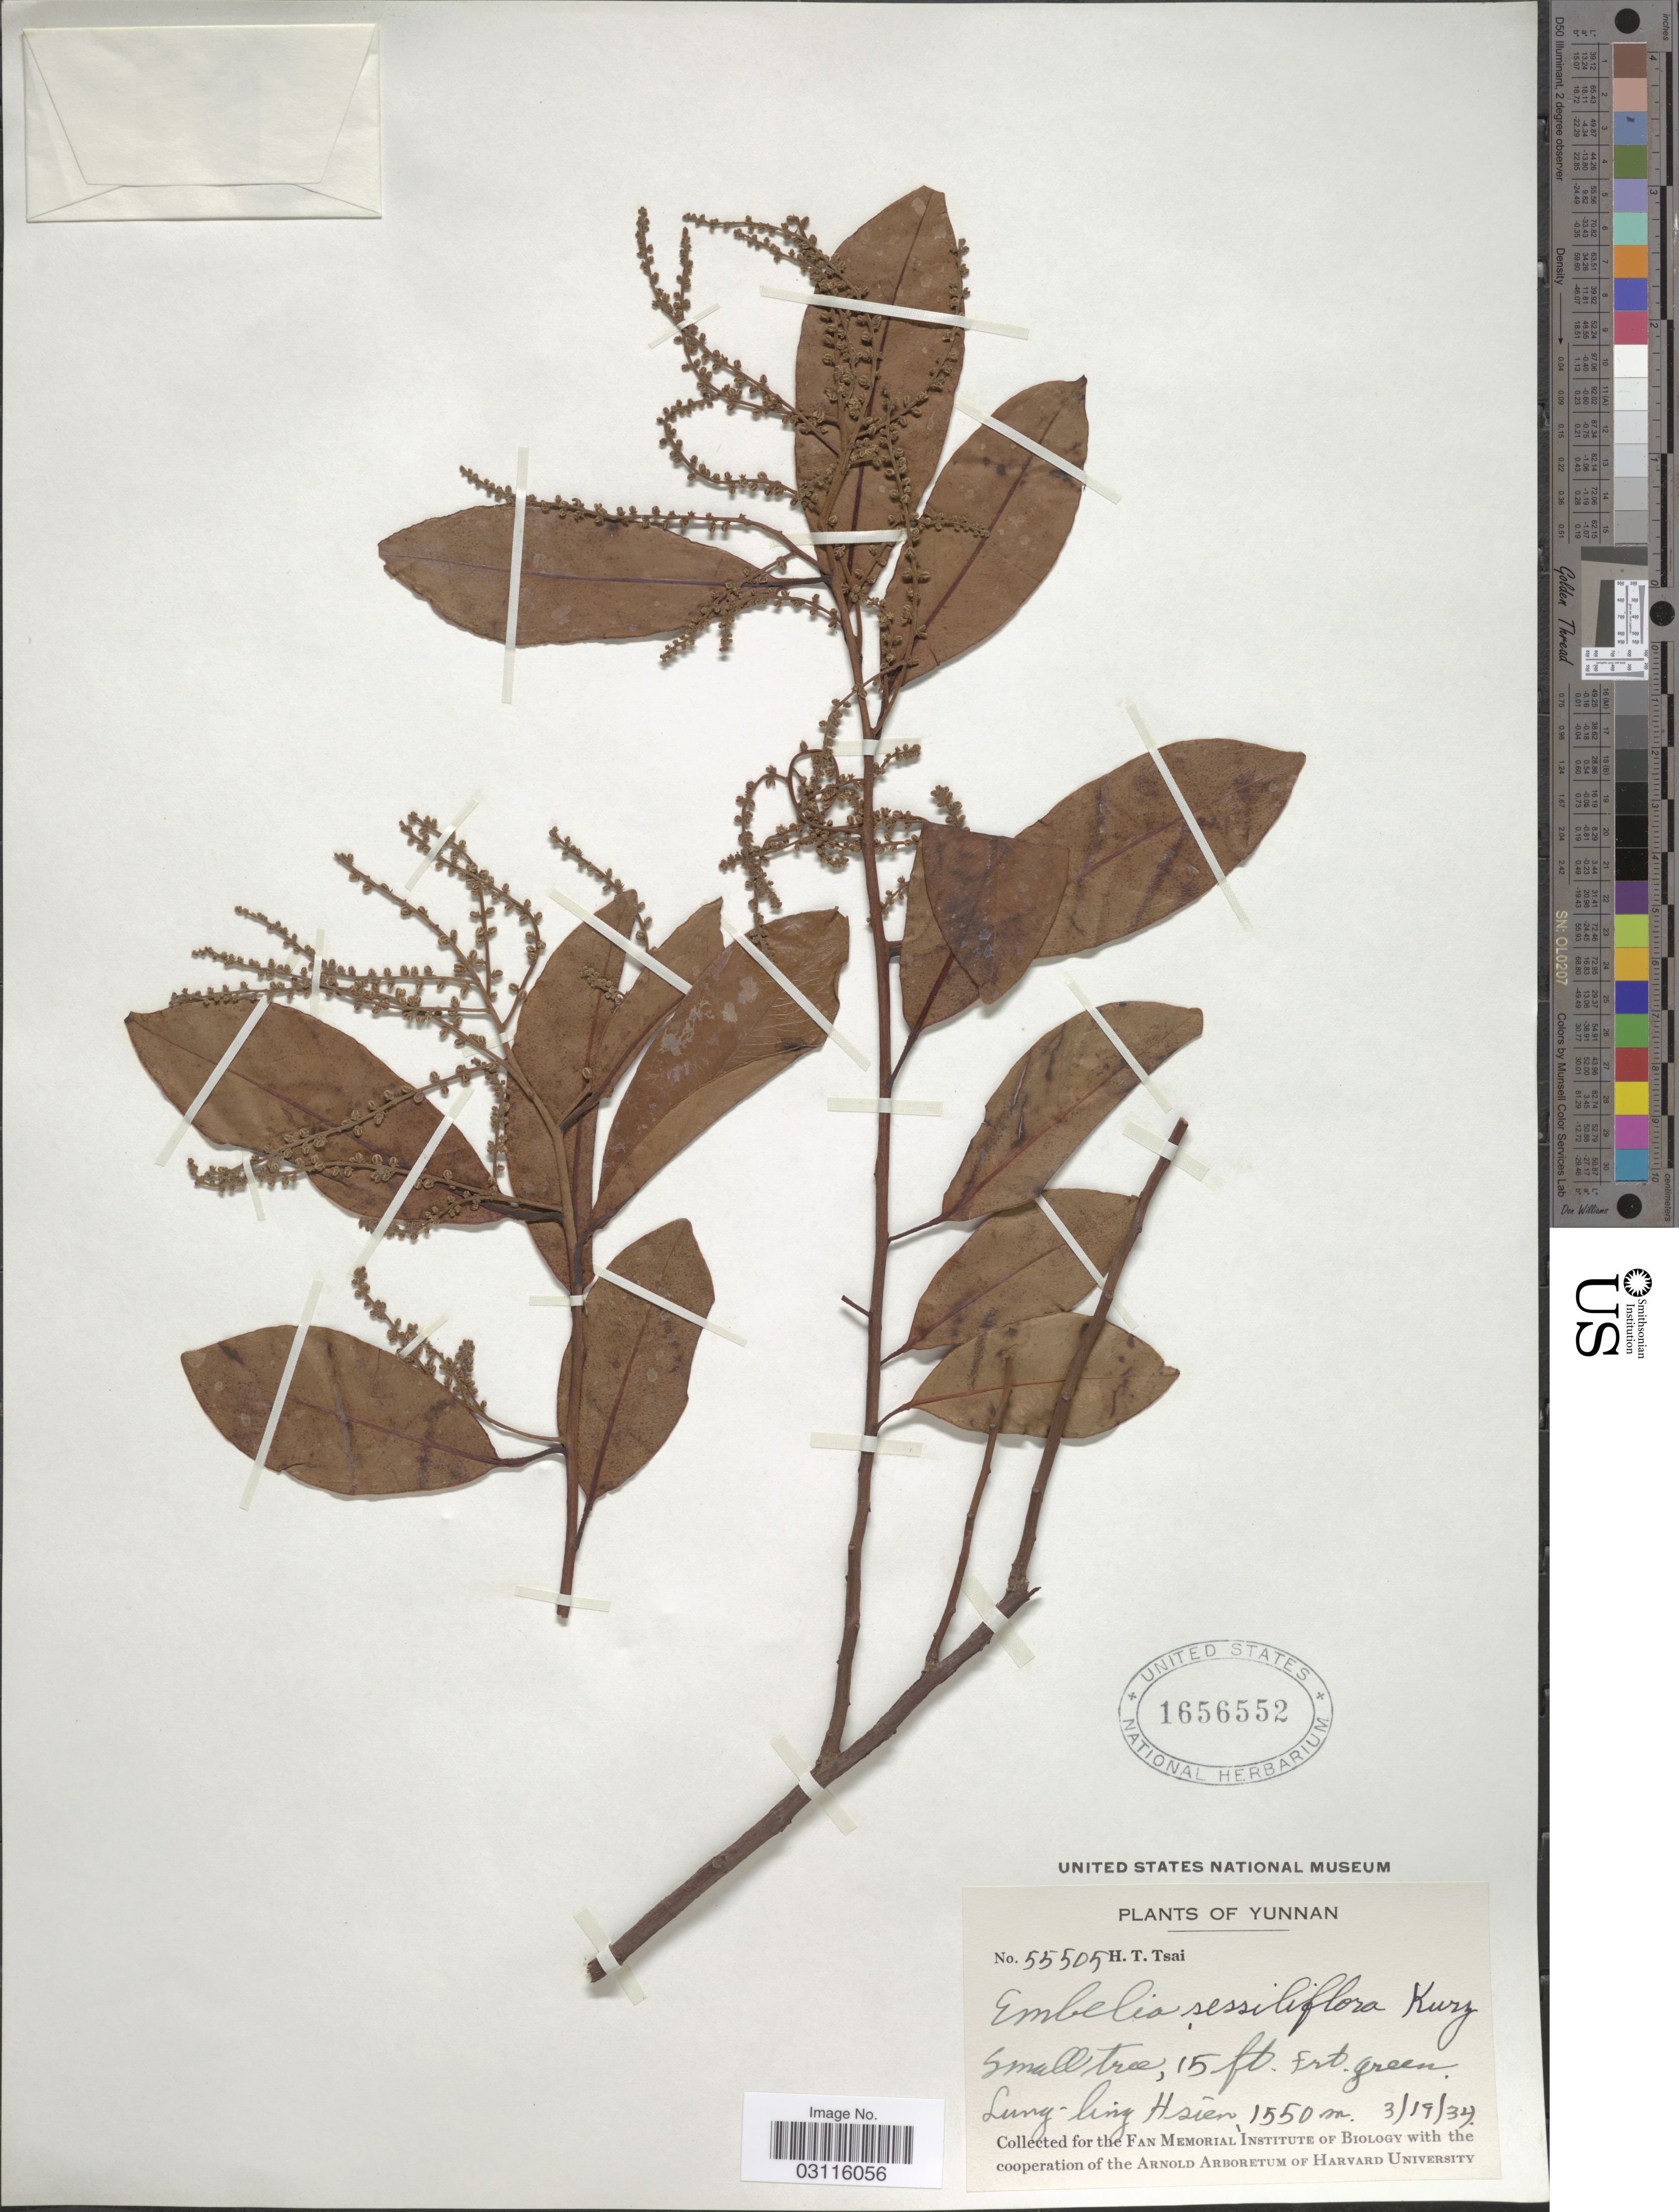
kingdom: Plantae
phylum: Tracheophyta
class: Magnoliopsida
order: Ericales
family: Primulaceae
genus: Embelia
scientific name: Embelia sessiliflora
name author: Kurz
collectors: H. Tsai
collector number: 55505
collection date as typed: Transcribed d/m/y: 19/3/34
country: China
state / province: Yunnan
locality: Lung-ling Hsien.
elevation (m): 1550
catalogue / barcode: US 1656552